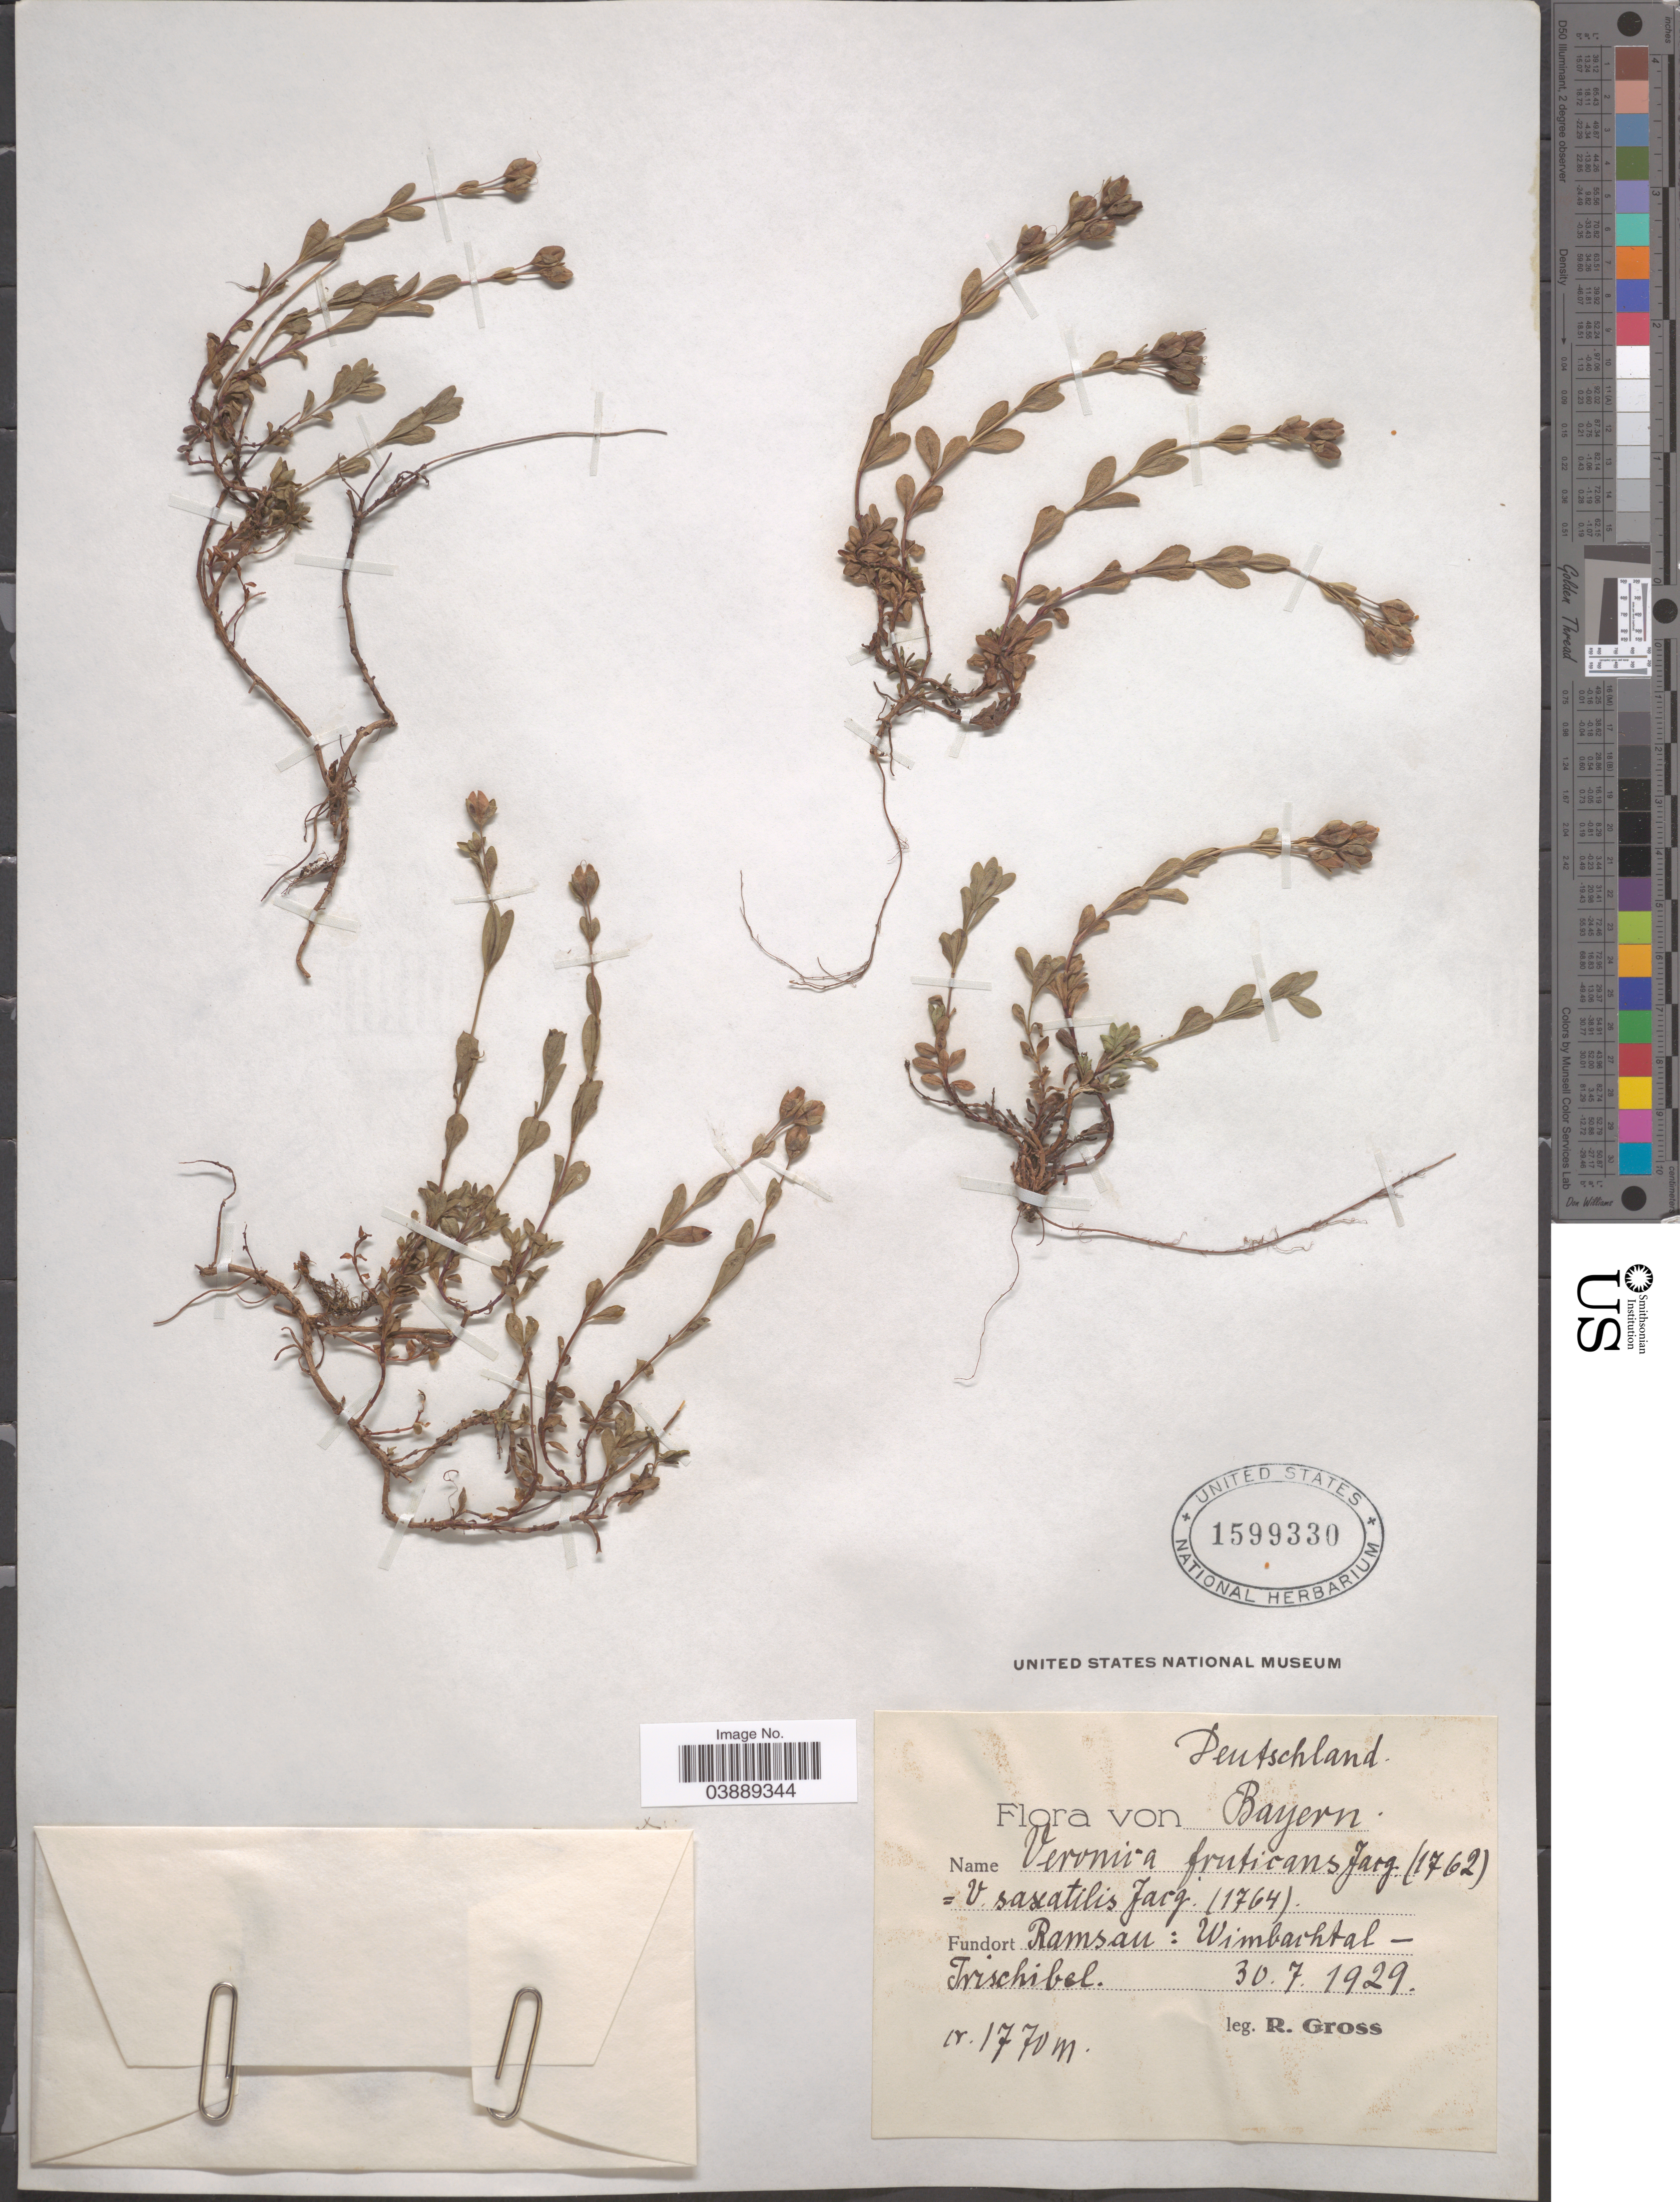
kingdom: Plantae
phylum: Tracheophyta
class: Magnoliopsida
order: Lamiales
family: Plantaginaceae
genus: Veronica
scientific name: Veronica fruticans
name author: Jacq.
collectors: R. Gross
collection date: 1929-07-30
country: Germany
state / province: Bayern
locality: Ramsau: Wimbarhtal. Trischibel.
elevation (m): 1770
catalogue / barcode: US 1599330